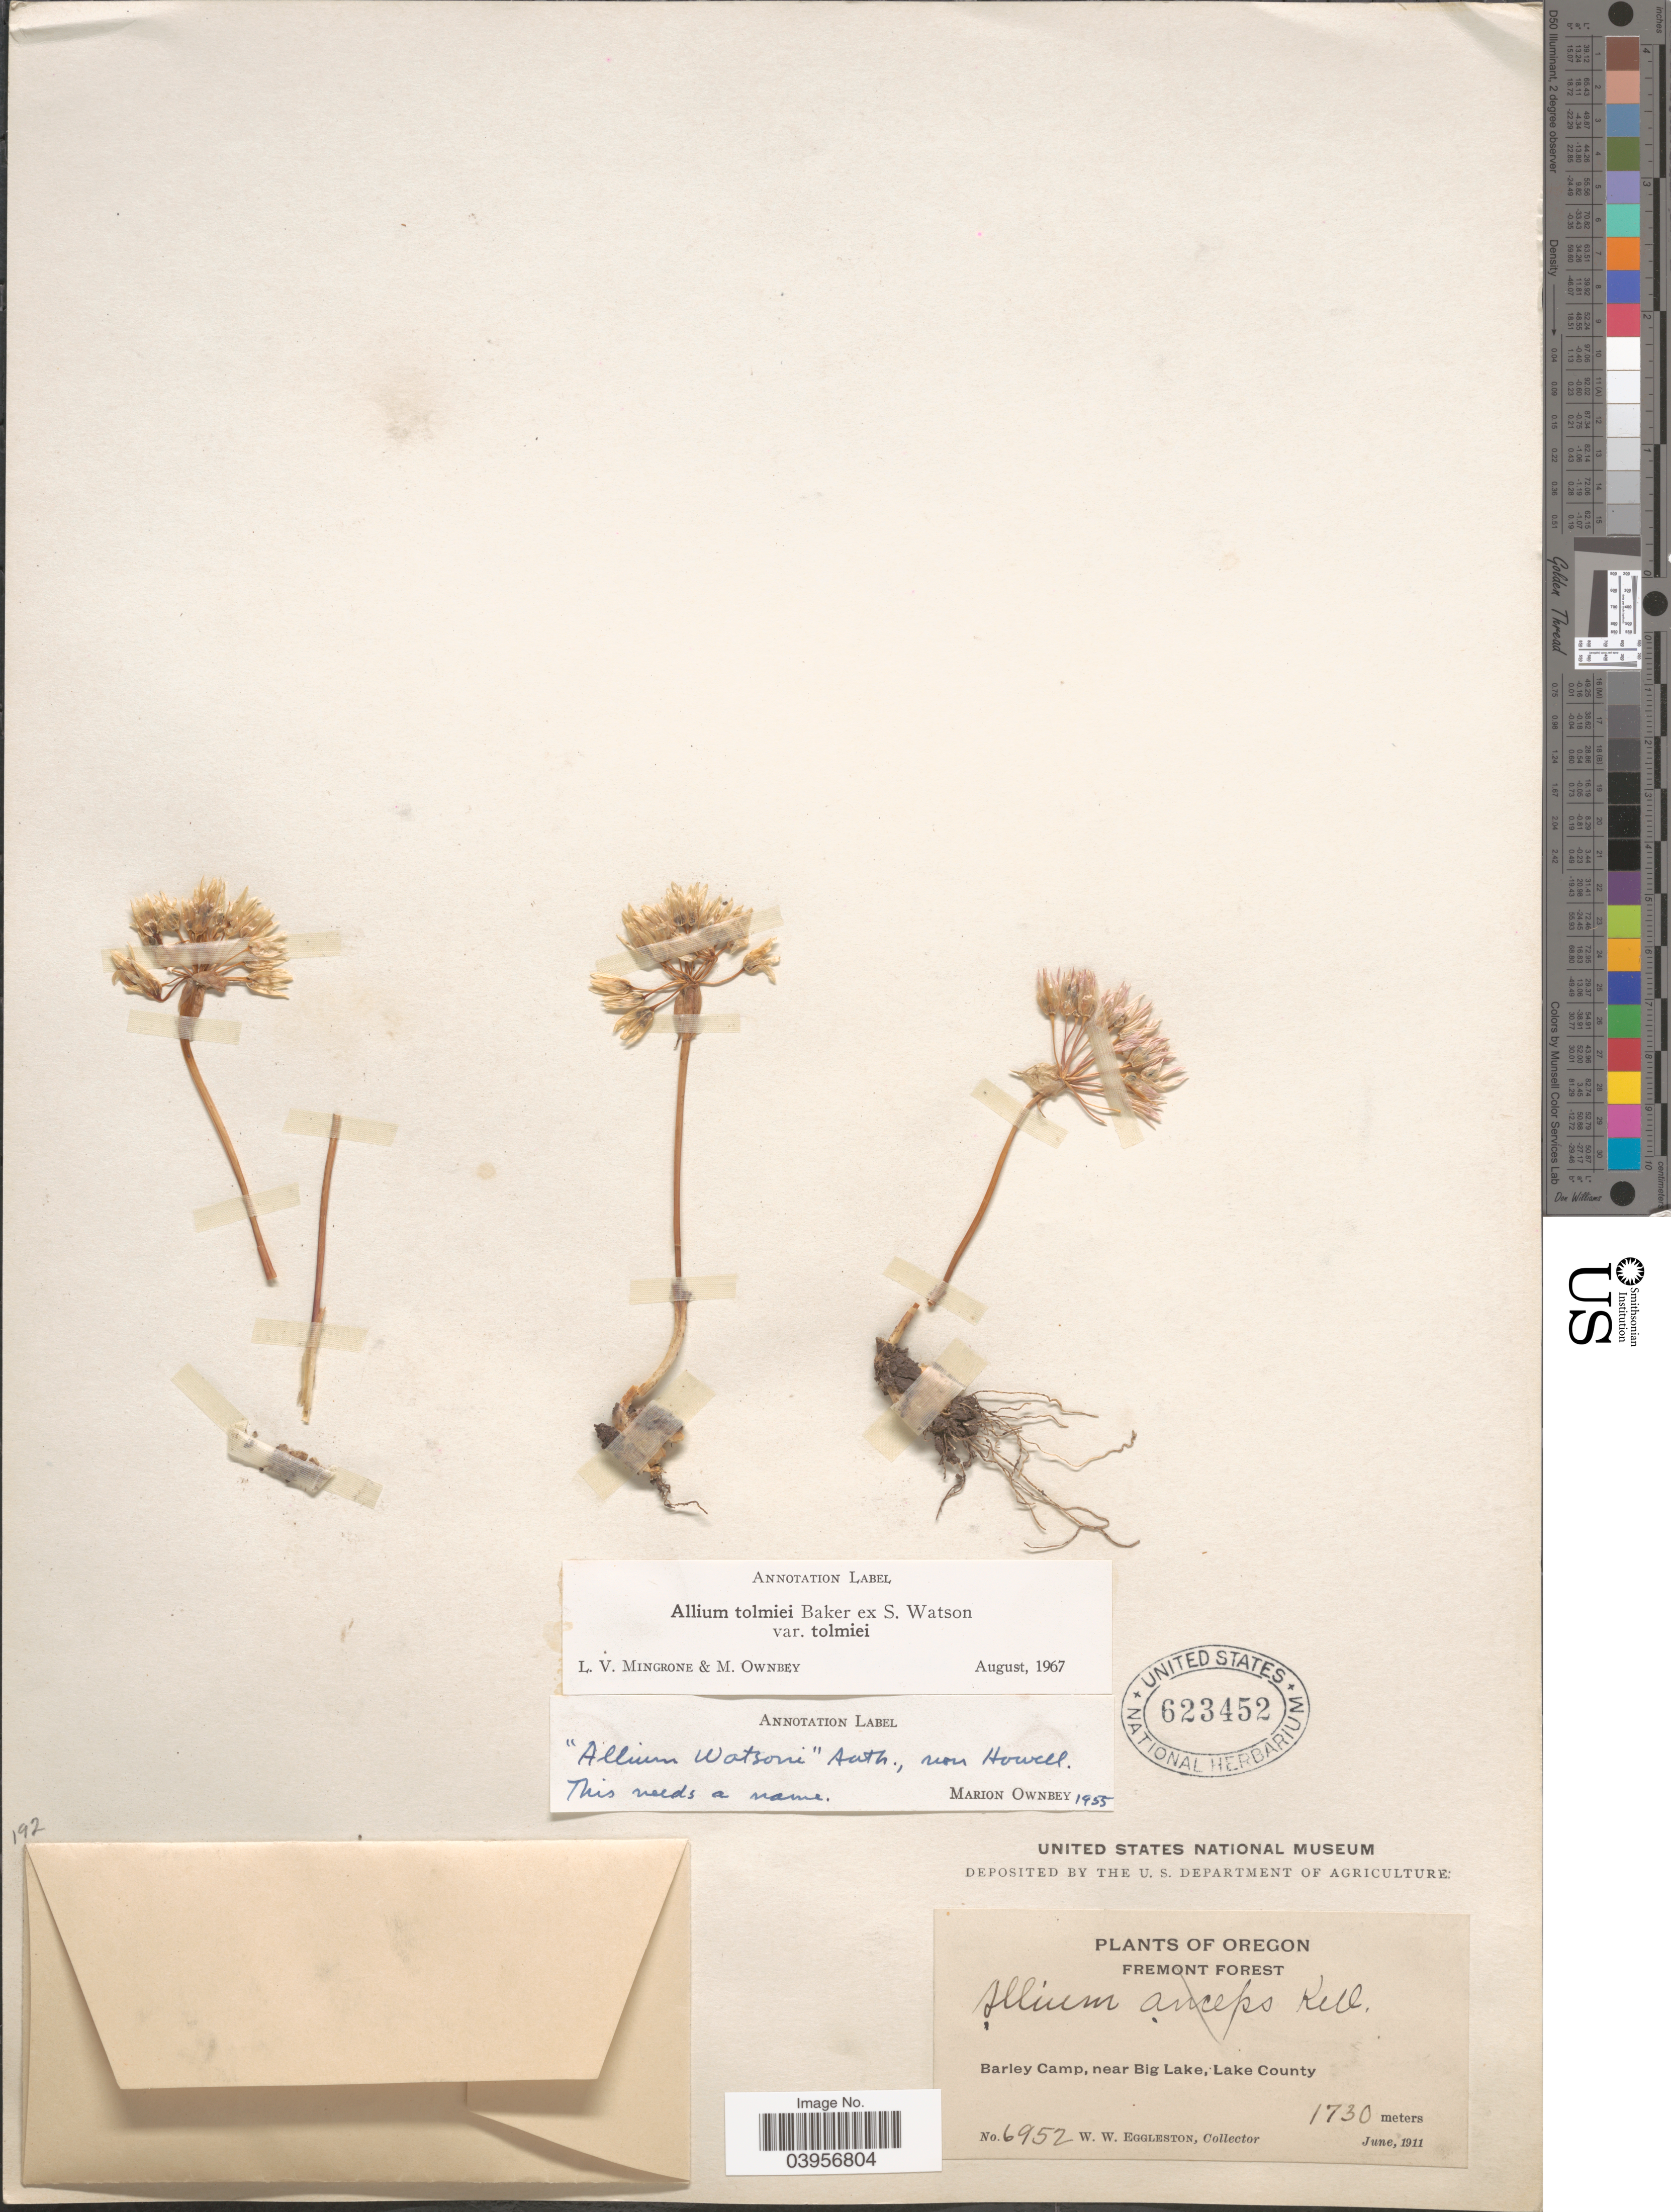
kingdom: Plantae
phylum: Tracheophyta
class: Liliopsida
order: Asparagales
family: Amaryllidaceae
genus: Allium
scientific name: Allium tolmiei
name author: Baker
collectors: W. W. Eggleston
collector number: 6952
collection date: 1911-06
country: United States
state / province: Oregon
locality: Fremont Forest. Barley Camp, near Big Lake, Lake County.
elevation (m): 1730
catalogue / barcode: US 623452